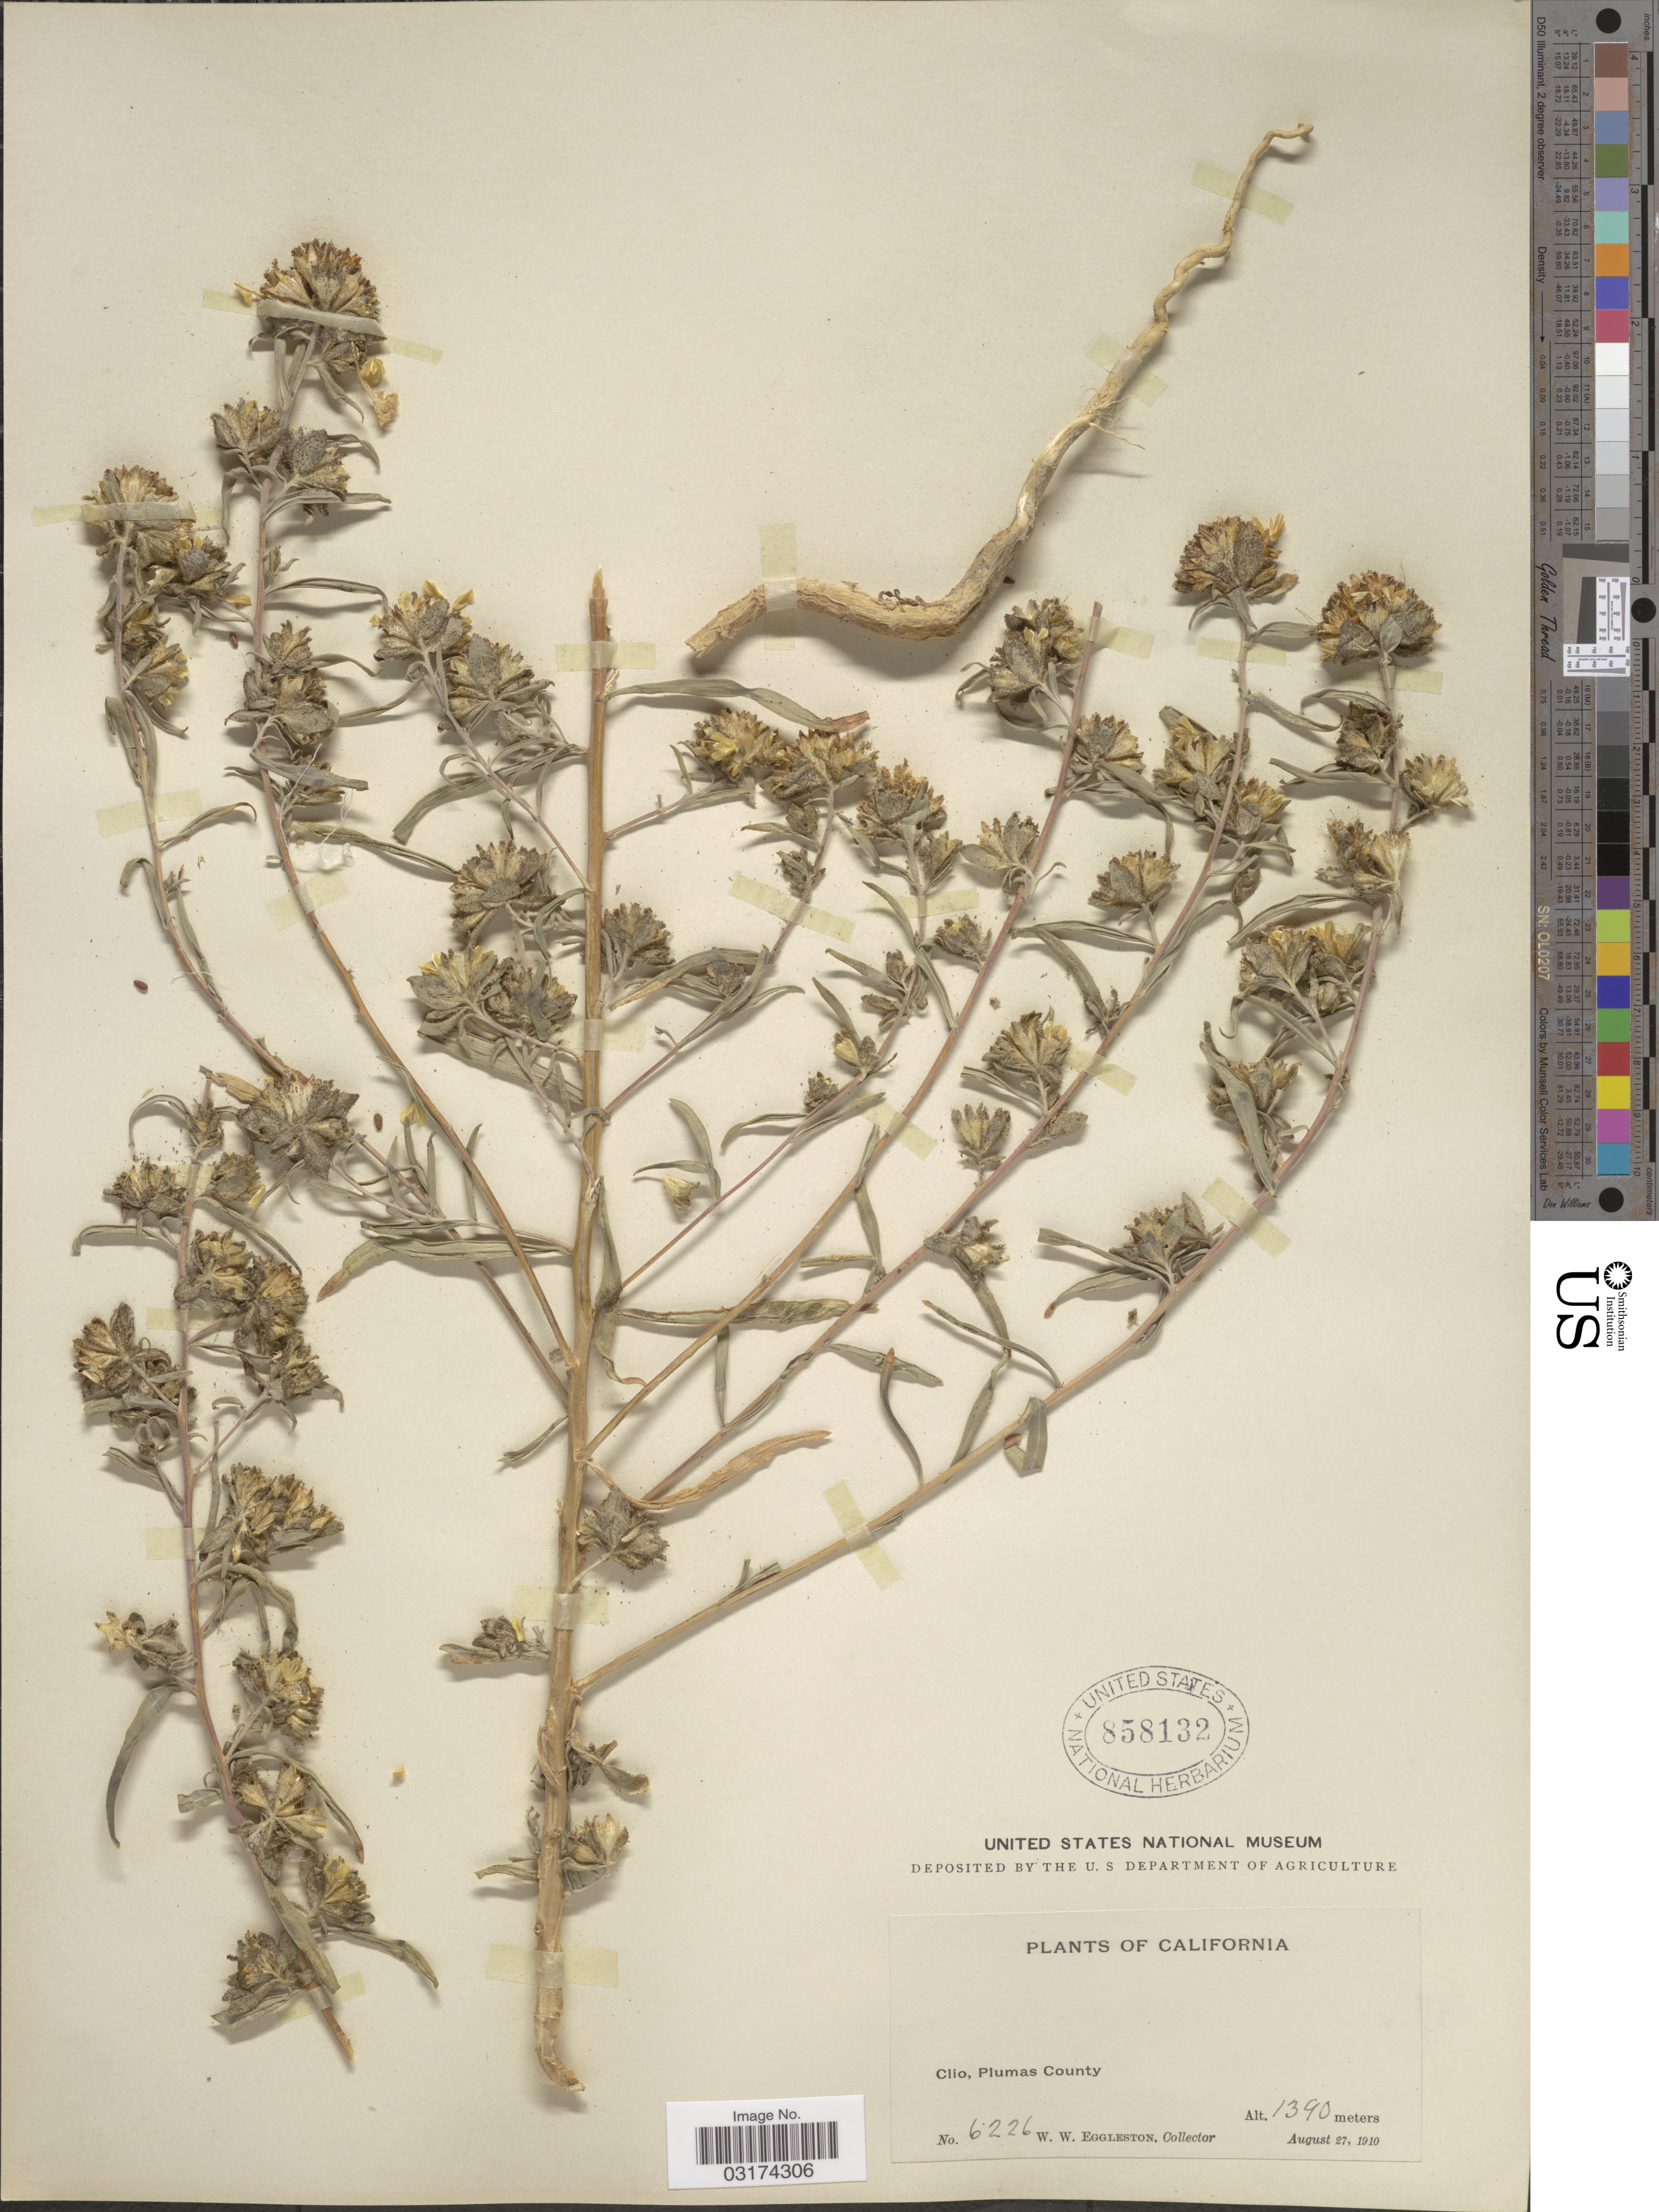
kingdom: Plantae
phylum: Tracheophyta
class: Magnoliopsida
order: Ericales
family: Polemoniaceae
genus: Collomia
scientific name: Collomia grandiflora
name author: Douglas ex Lindl.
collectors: W. W. Eggleston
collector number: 6226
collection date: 1910-08-27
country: United States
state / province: California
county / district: Plumas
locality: Clio, Plumas County.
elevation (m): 1390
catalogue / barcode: US 858132